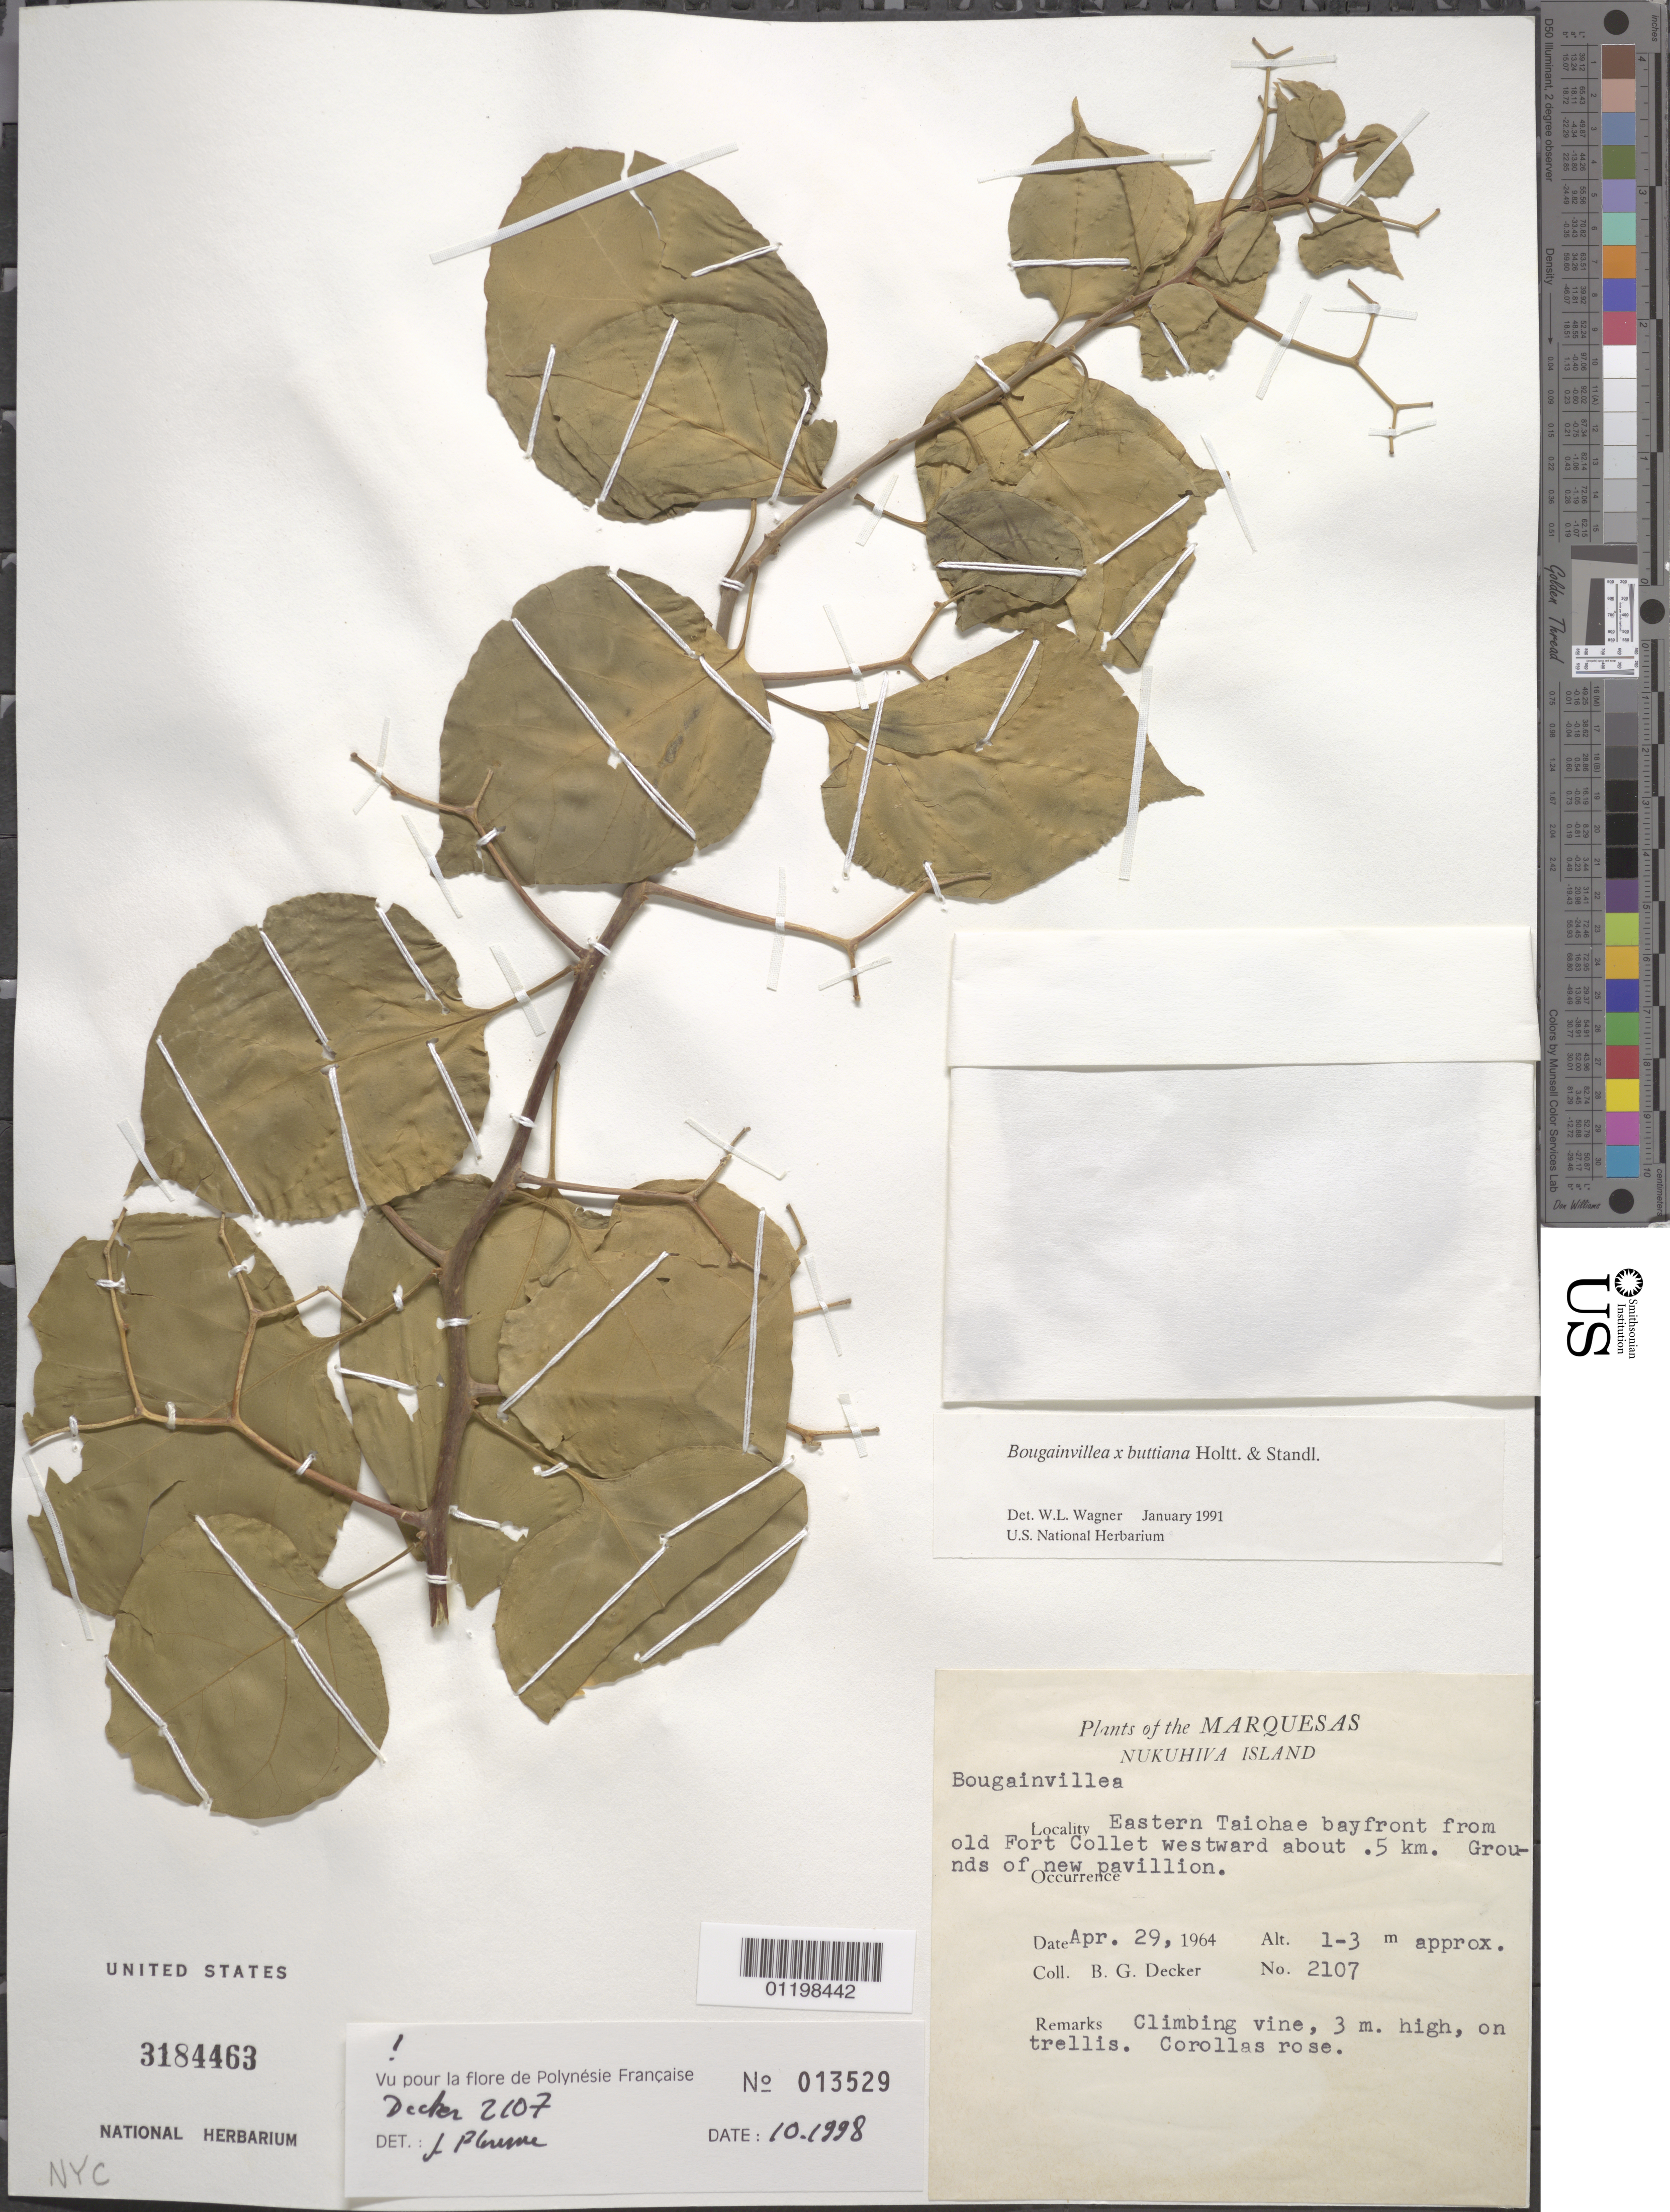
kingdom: Plantae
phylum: Tracheophyta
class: Magnoliopsida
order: Caryophyllales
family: Nyctaginaceae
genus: Bougainvillea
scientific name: Bougainvillea x buttiana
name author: Holttum & Standl.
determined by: Wagner, W. L., (BOT), Smithsonian Institution - National Museum of Natural History (UNITED STATES)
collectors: B. G. Decker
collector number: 2107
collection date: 1964-04-29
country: French Polynesia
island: Nuku Hiva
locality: E Taiohae bayfront from old Fort Collet westward about 0.5 km, grounds of new pavillion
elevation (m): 1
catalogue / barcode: US 3184463